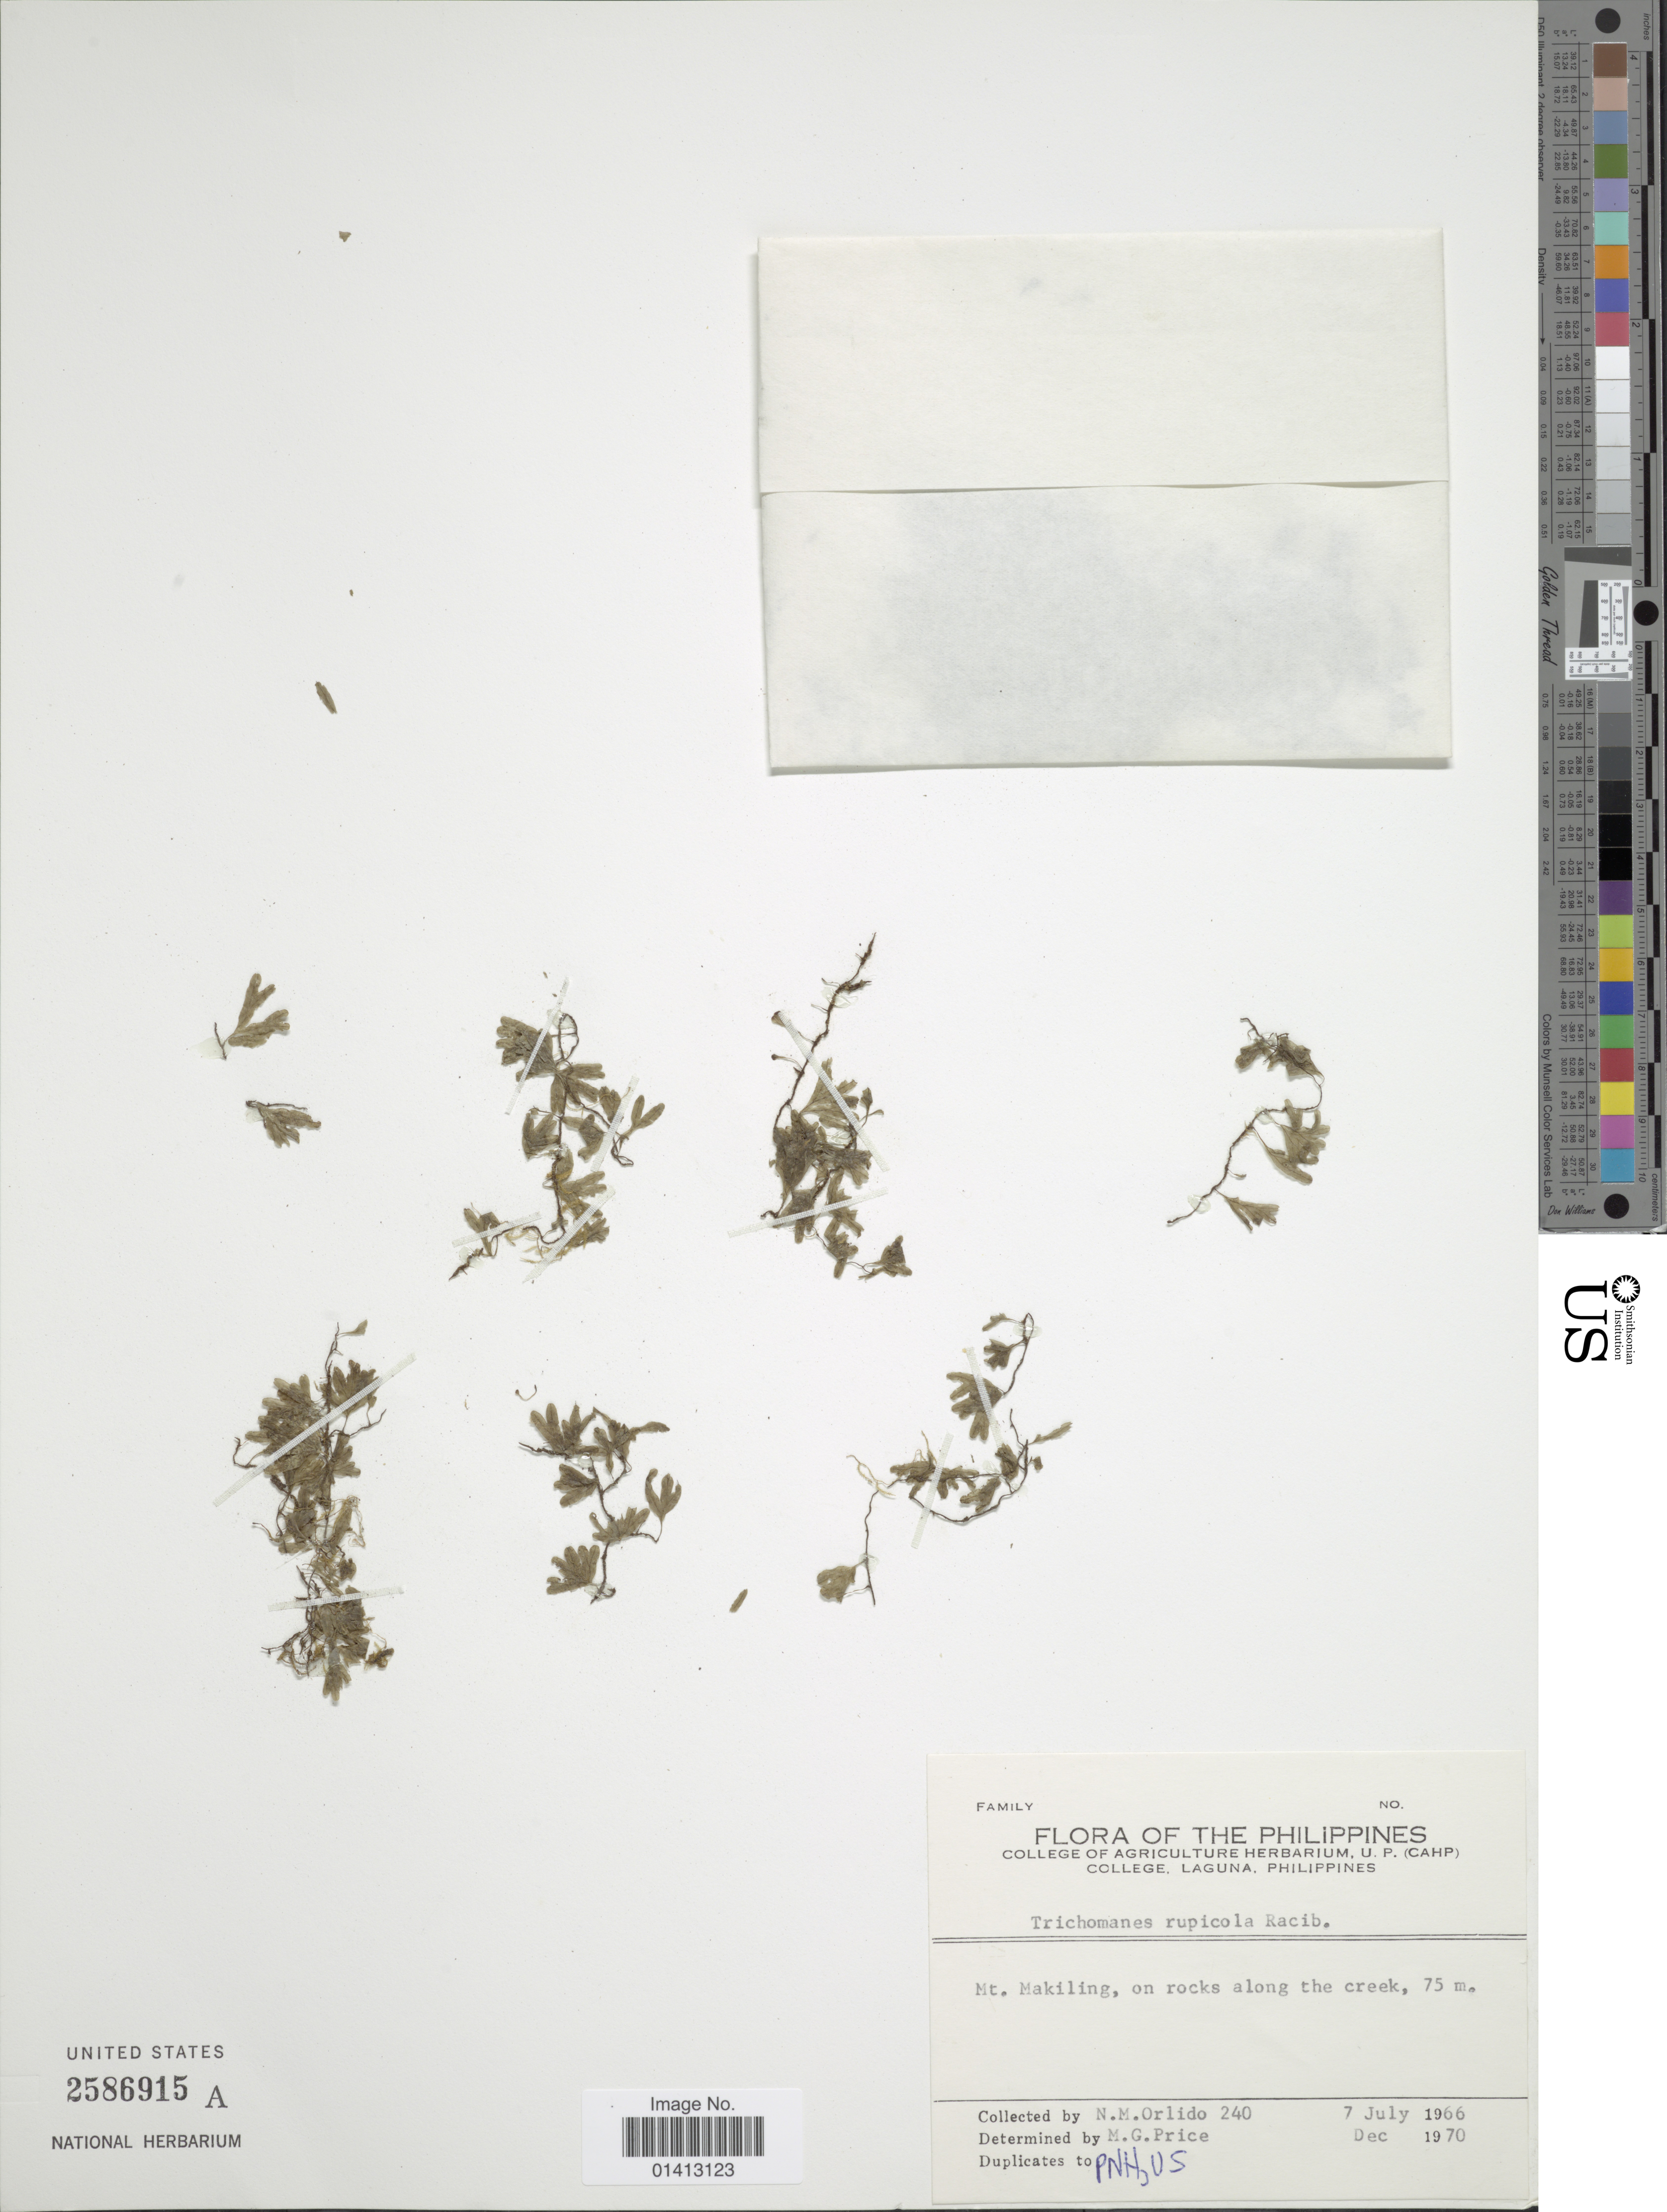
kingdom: Plantae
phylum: Tracheophyta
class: Polypodiopsida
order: Hymenophyllales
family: Hymenophyllaceae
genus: Crepidomanes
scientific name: Crepidomanes rupicolum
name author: (Racib.) Copel.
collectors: M. G. Price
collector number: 240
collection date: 1966-07-07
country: Philippines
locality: Mt Makiling, on rocks along the creek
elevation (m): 75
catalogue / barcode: US 2586915A